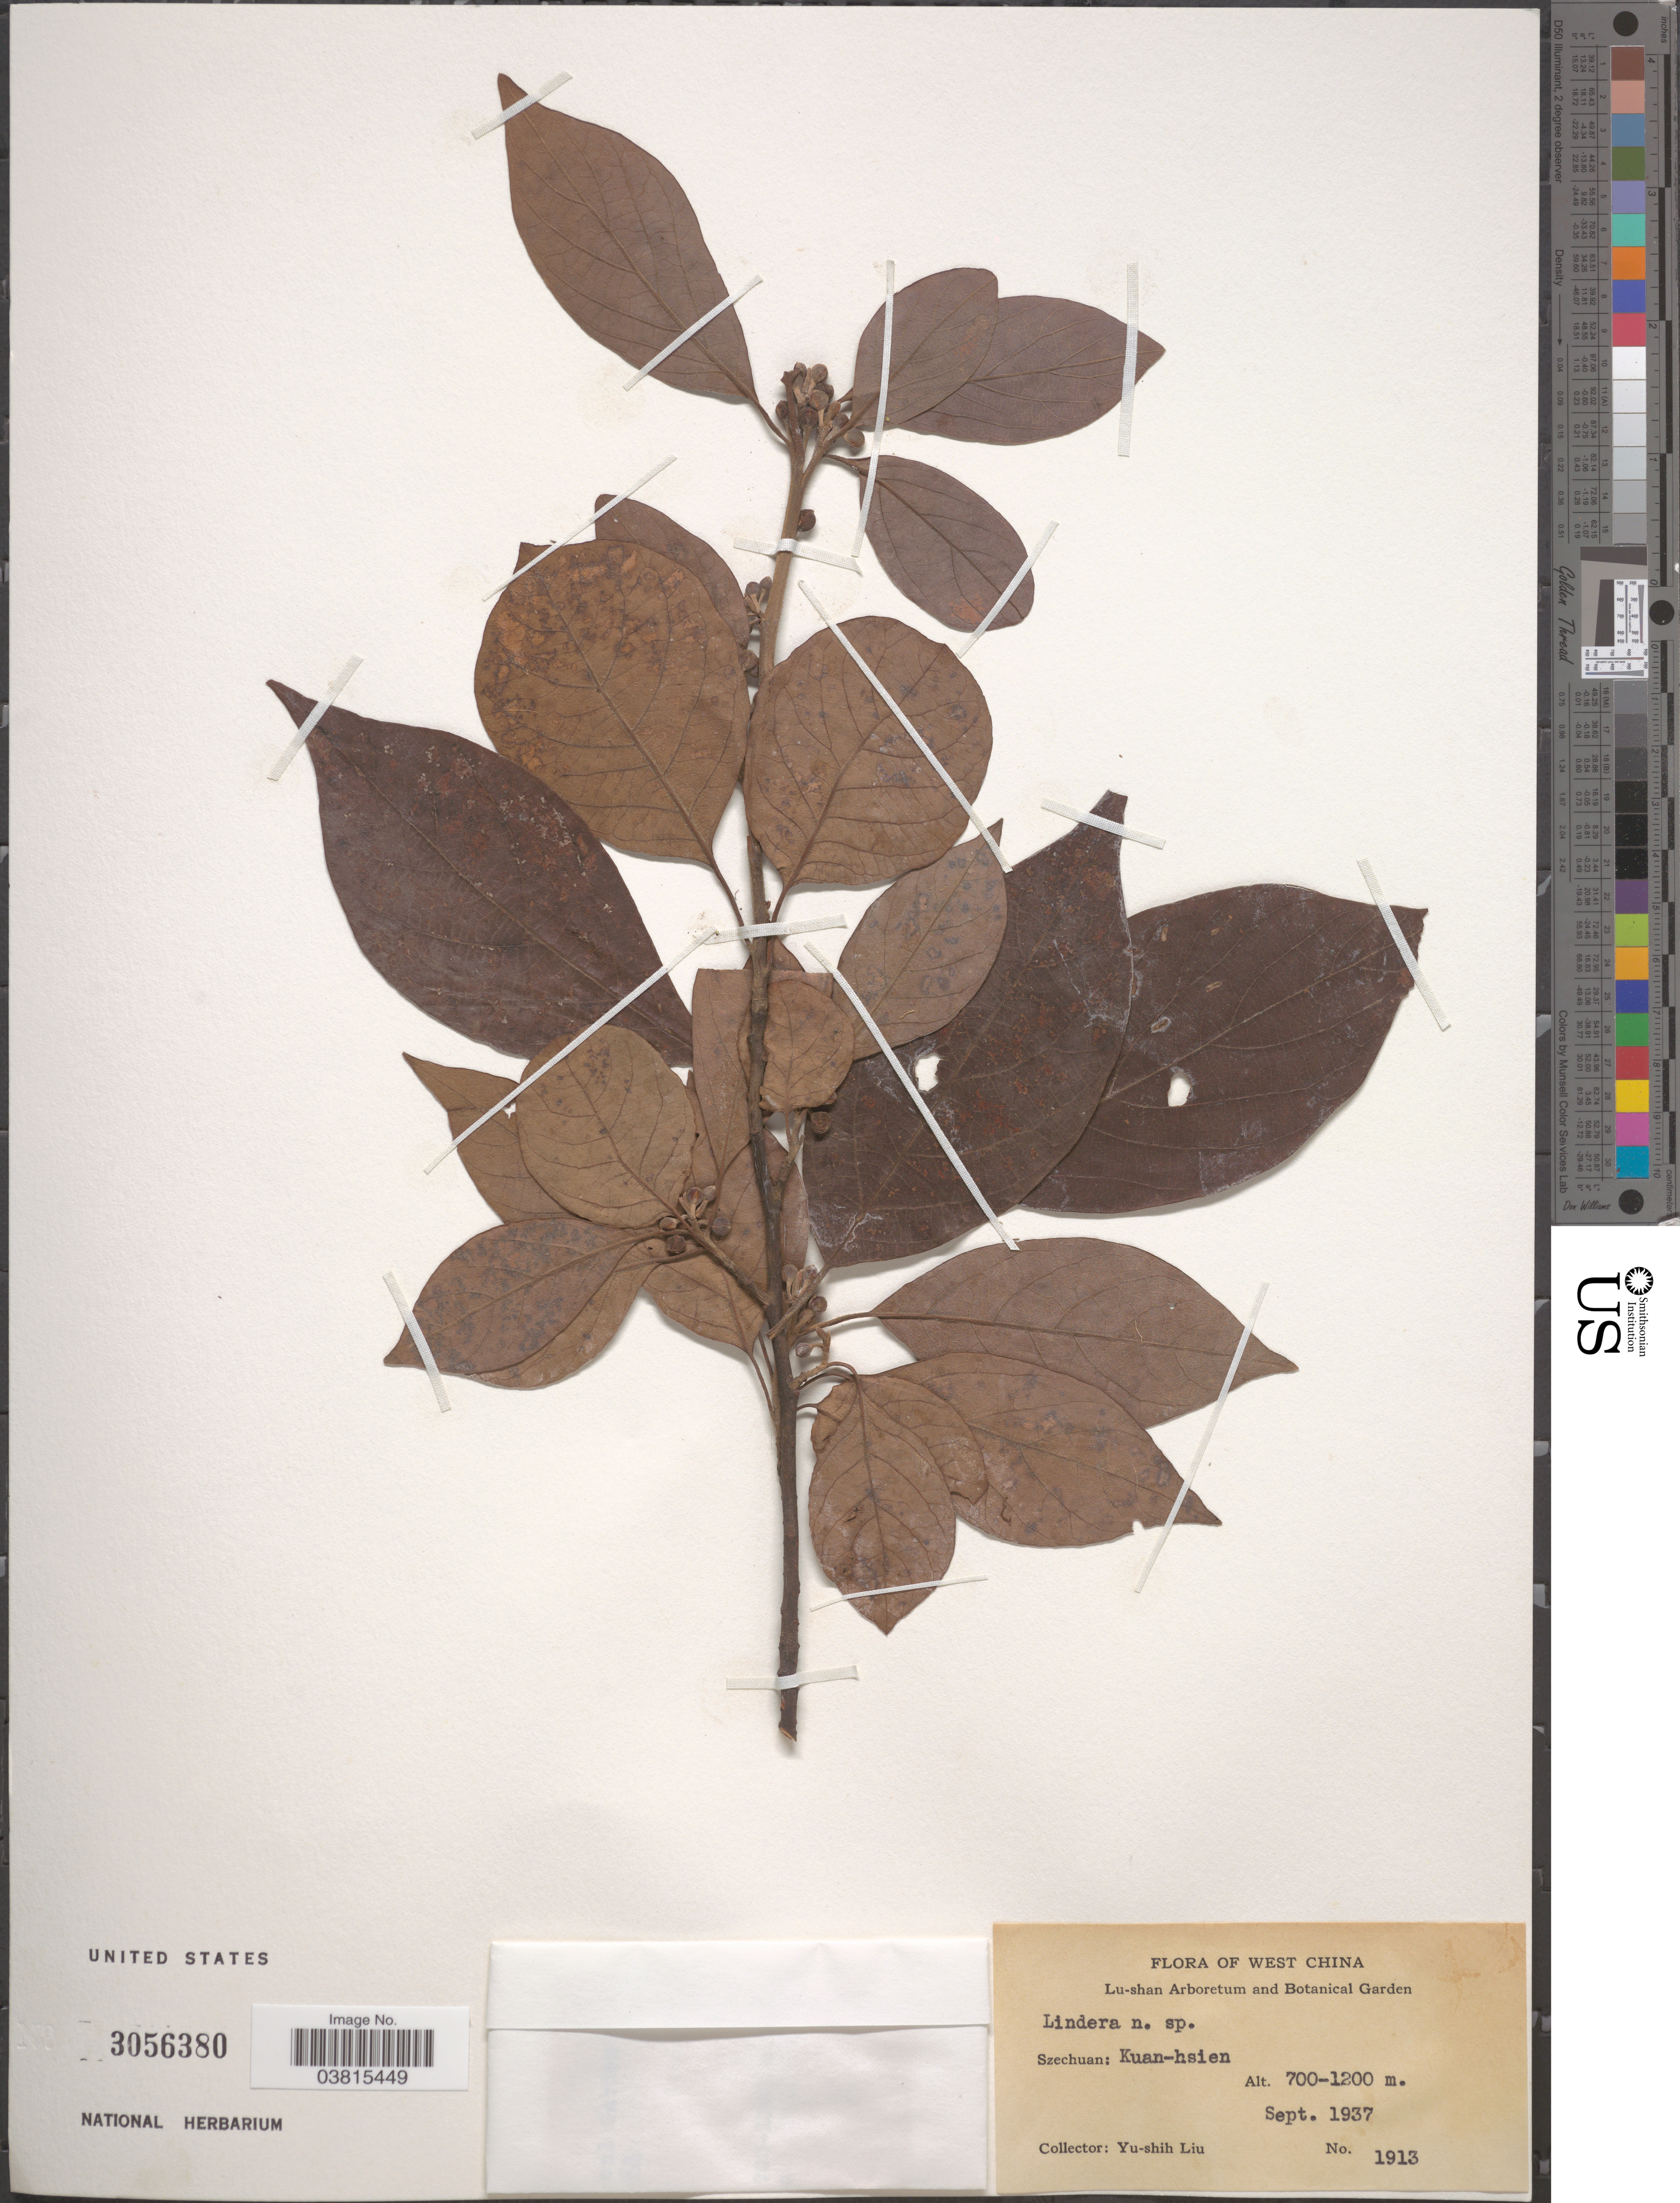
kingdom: Plantae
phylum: Tracheophyta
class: Magnoliopsida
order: Laurales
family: Lauraceae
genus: Lindera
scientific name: Lindera sp.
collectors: Y.-S. Liu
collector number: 1913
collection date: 1937-09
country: China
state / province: Sichuan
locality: West China. Szechuan: Kuan-hsien.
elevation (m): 700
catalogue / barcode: US 3056380